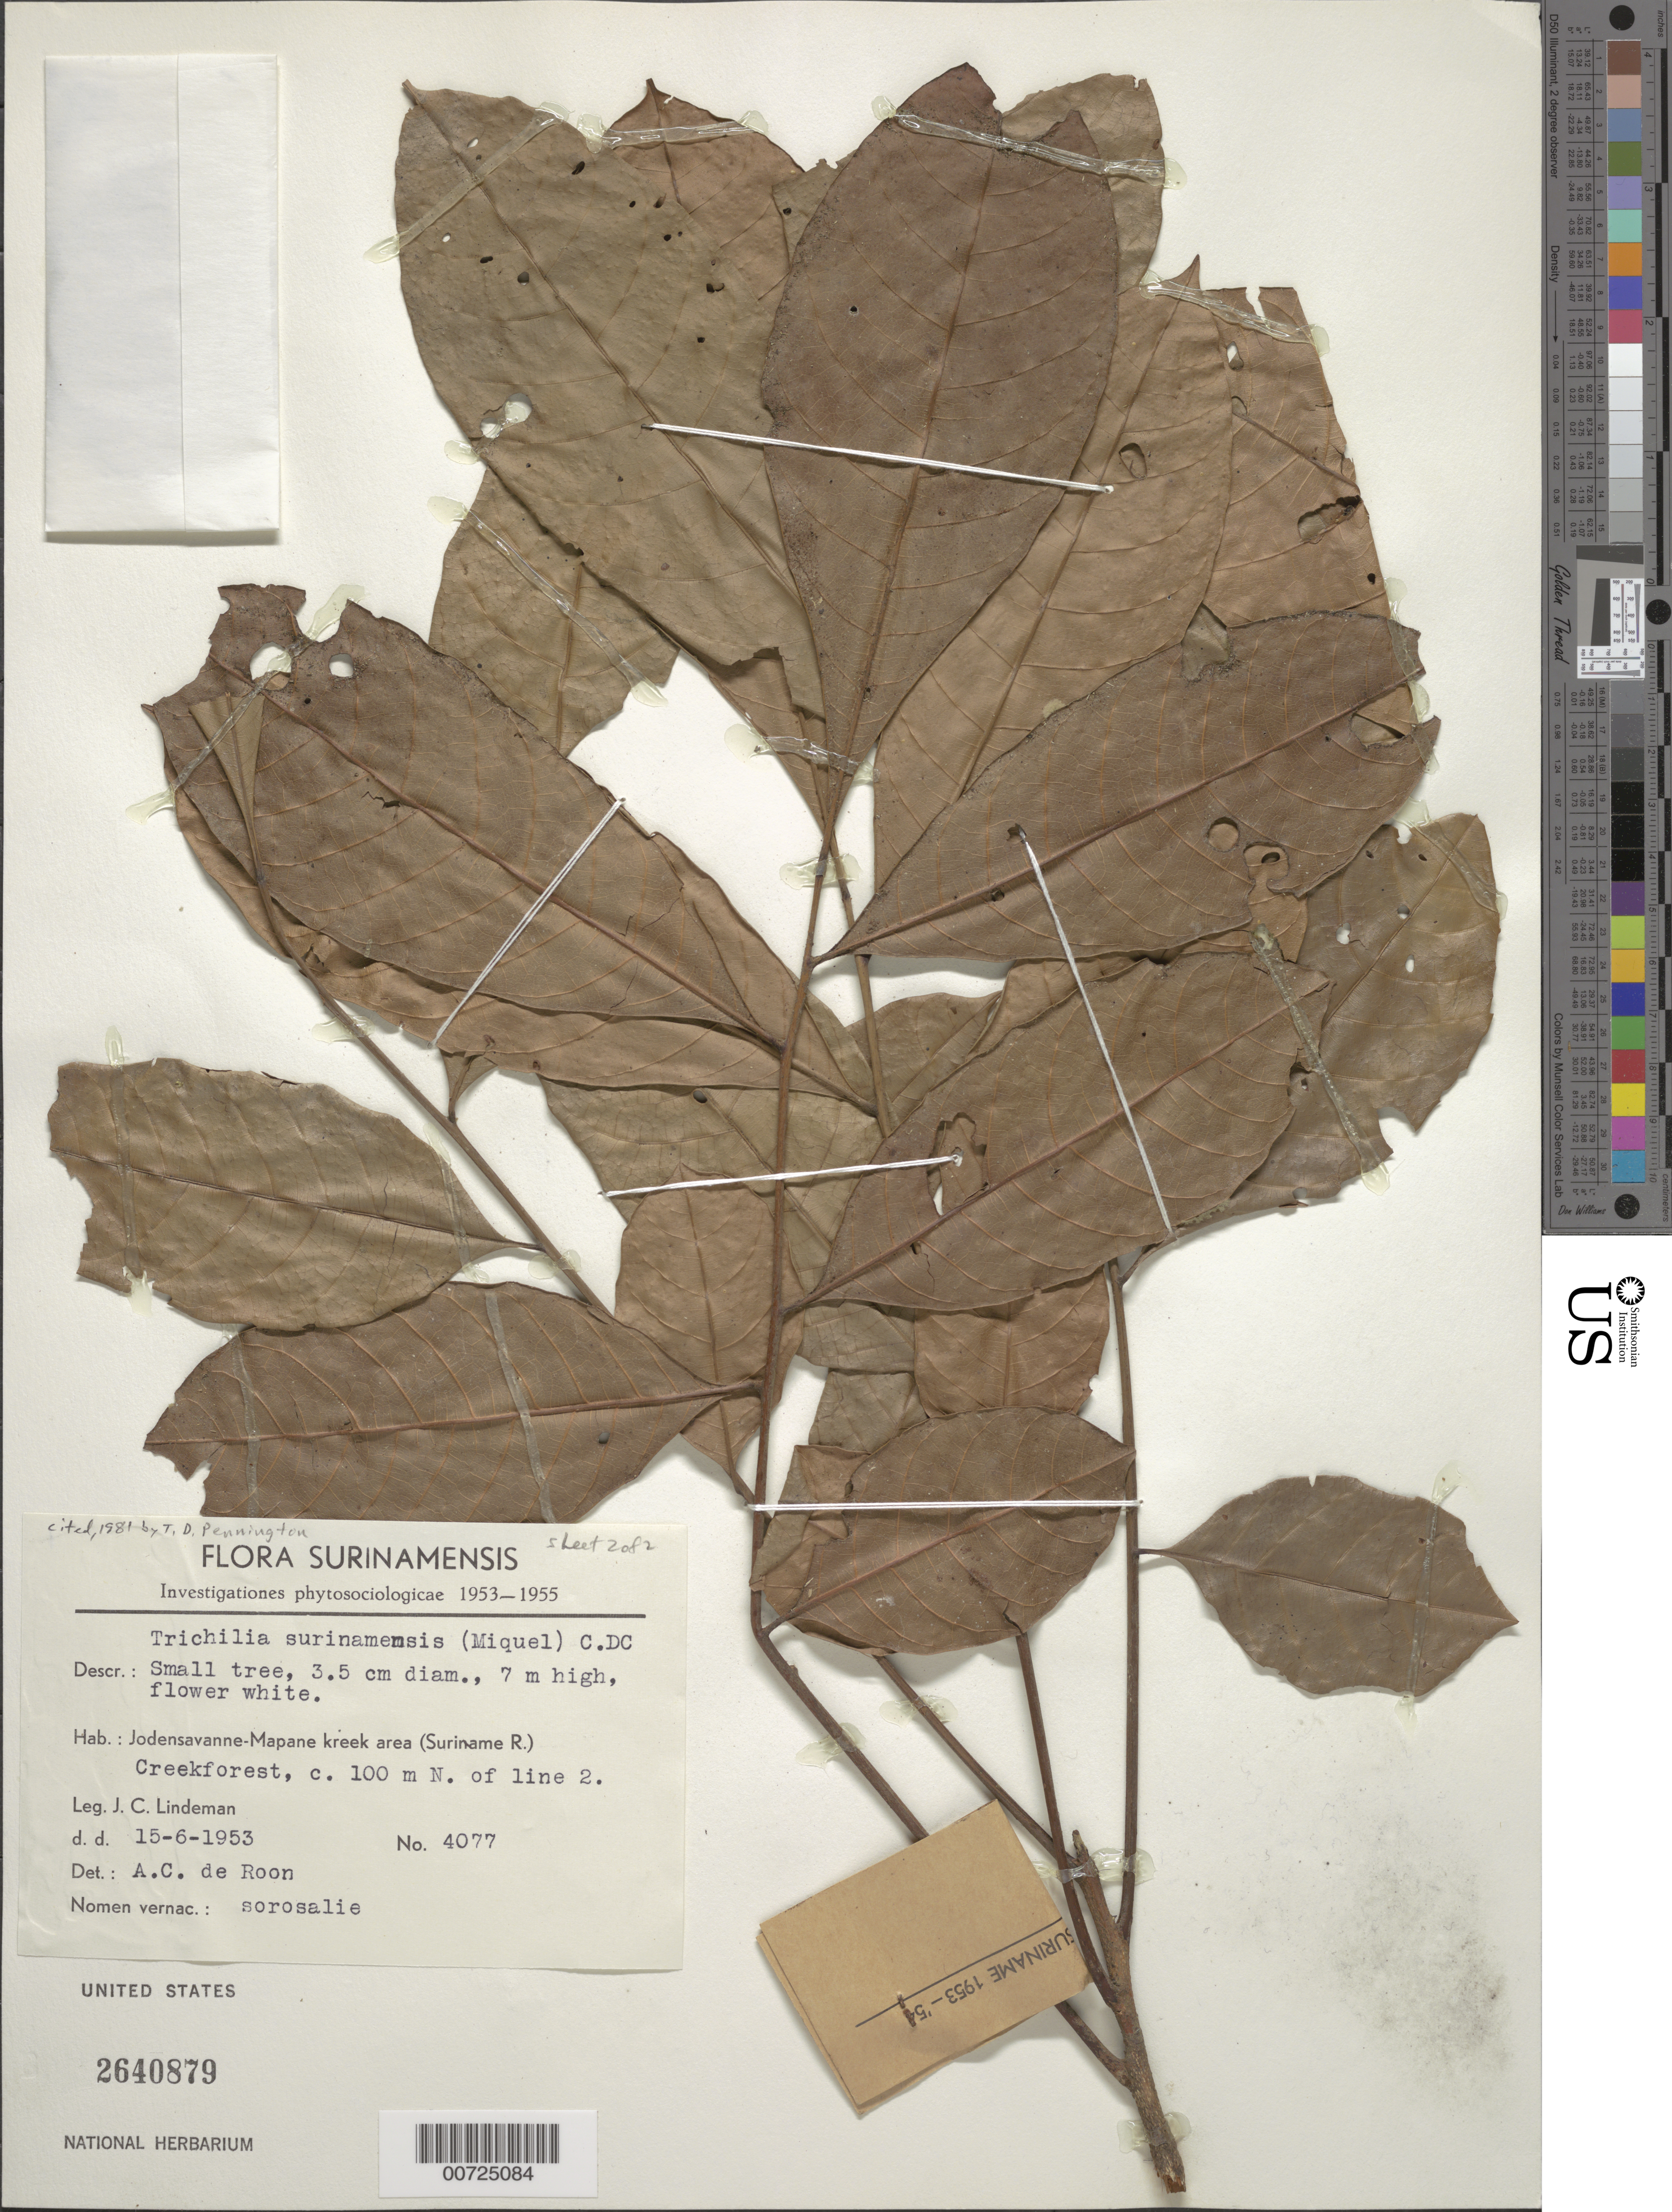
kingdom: Plantae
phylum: Tracheophyta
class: Magnoliopsida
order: Sapindales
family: Meliaceae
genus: Trichilia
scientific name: Trichilia surinamensis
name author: (Miq.) C. DC.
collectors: J. C. Lindeman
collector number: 4077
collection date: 1953-06-15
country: Suriname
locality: Jodensavanne-Mapane kreek area (Suriname R.), Creekforest, c. 100 m N. of line 2.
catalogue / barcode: US 2640879